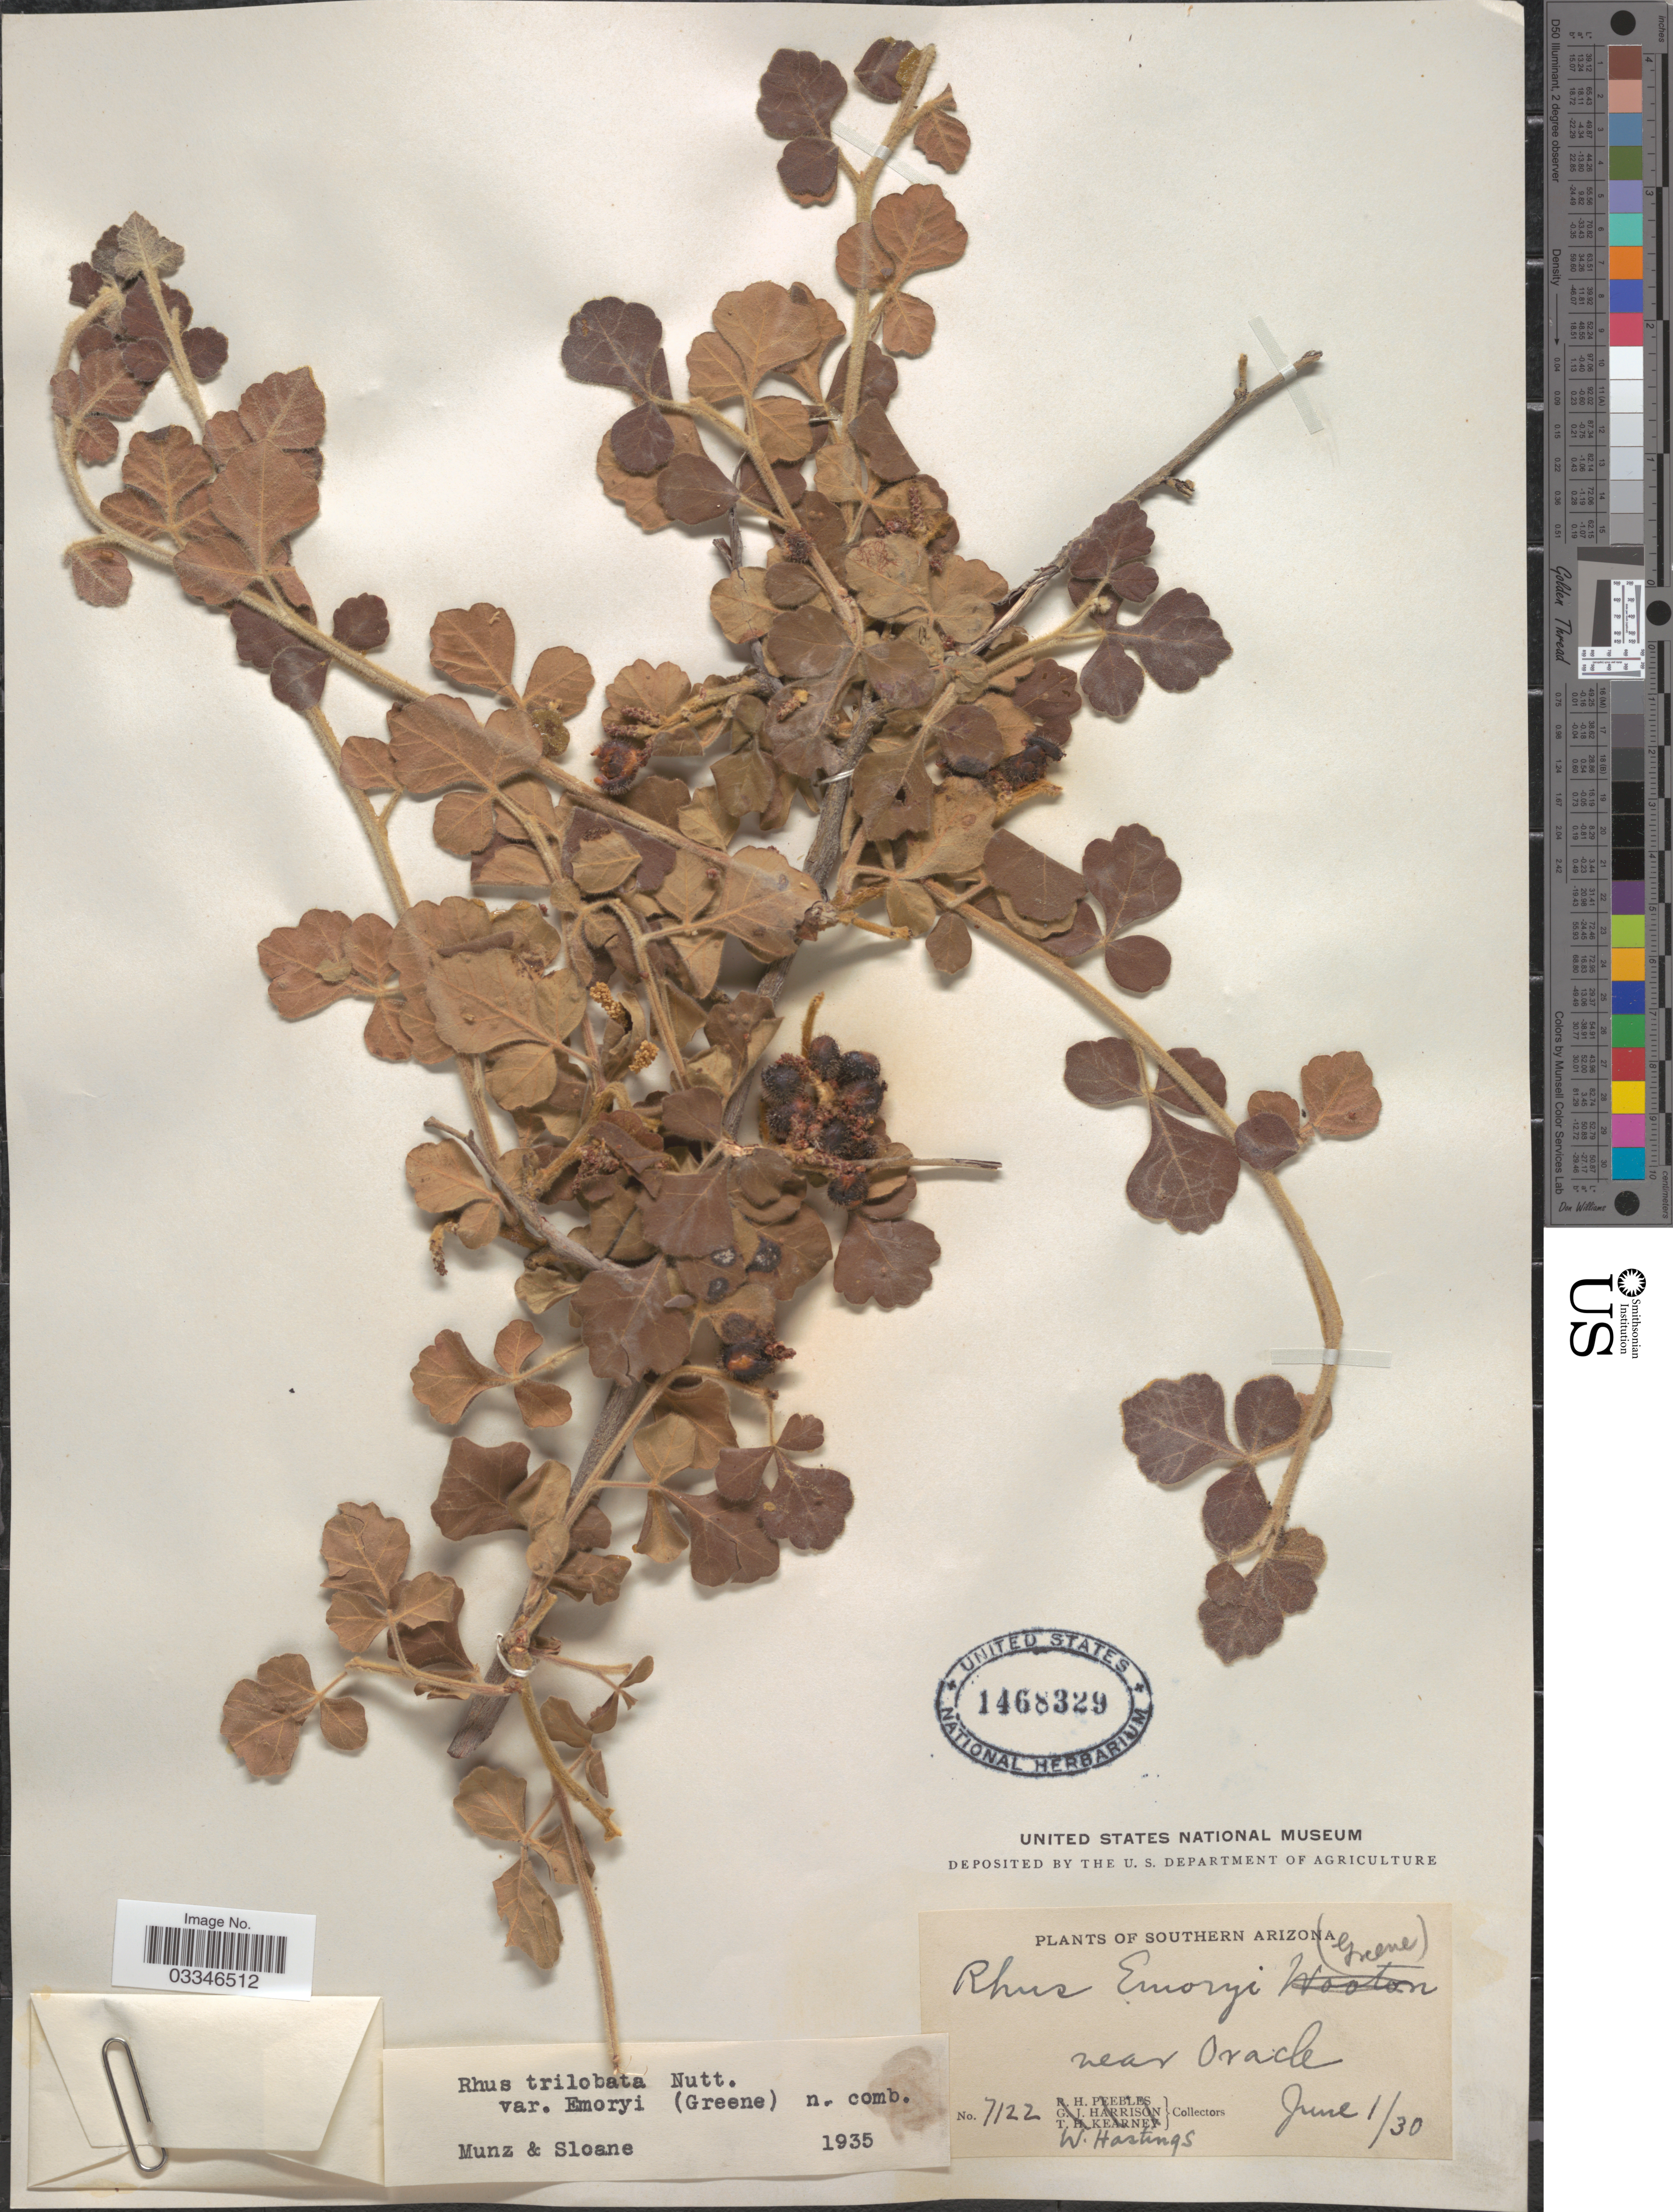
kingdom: Plantae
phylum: Tracheophyta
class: Magnoliopsida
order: Sapindales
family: Anacardiaceae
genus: Rhus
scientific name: Rhus trilobata var. pilosissima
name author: Engl.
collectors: W. Hastings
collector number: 7122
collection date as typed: Transcribed d/m/y: 1/6/30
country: United States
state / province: Arizona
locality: Southern Arizona, near Oracle.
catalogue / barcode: US 1468329